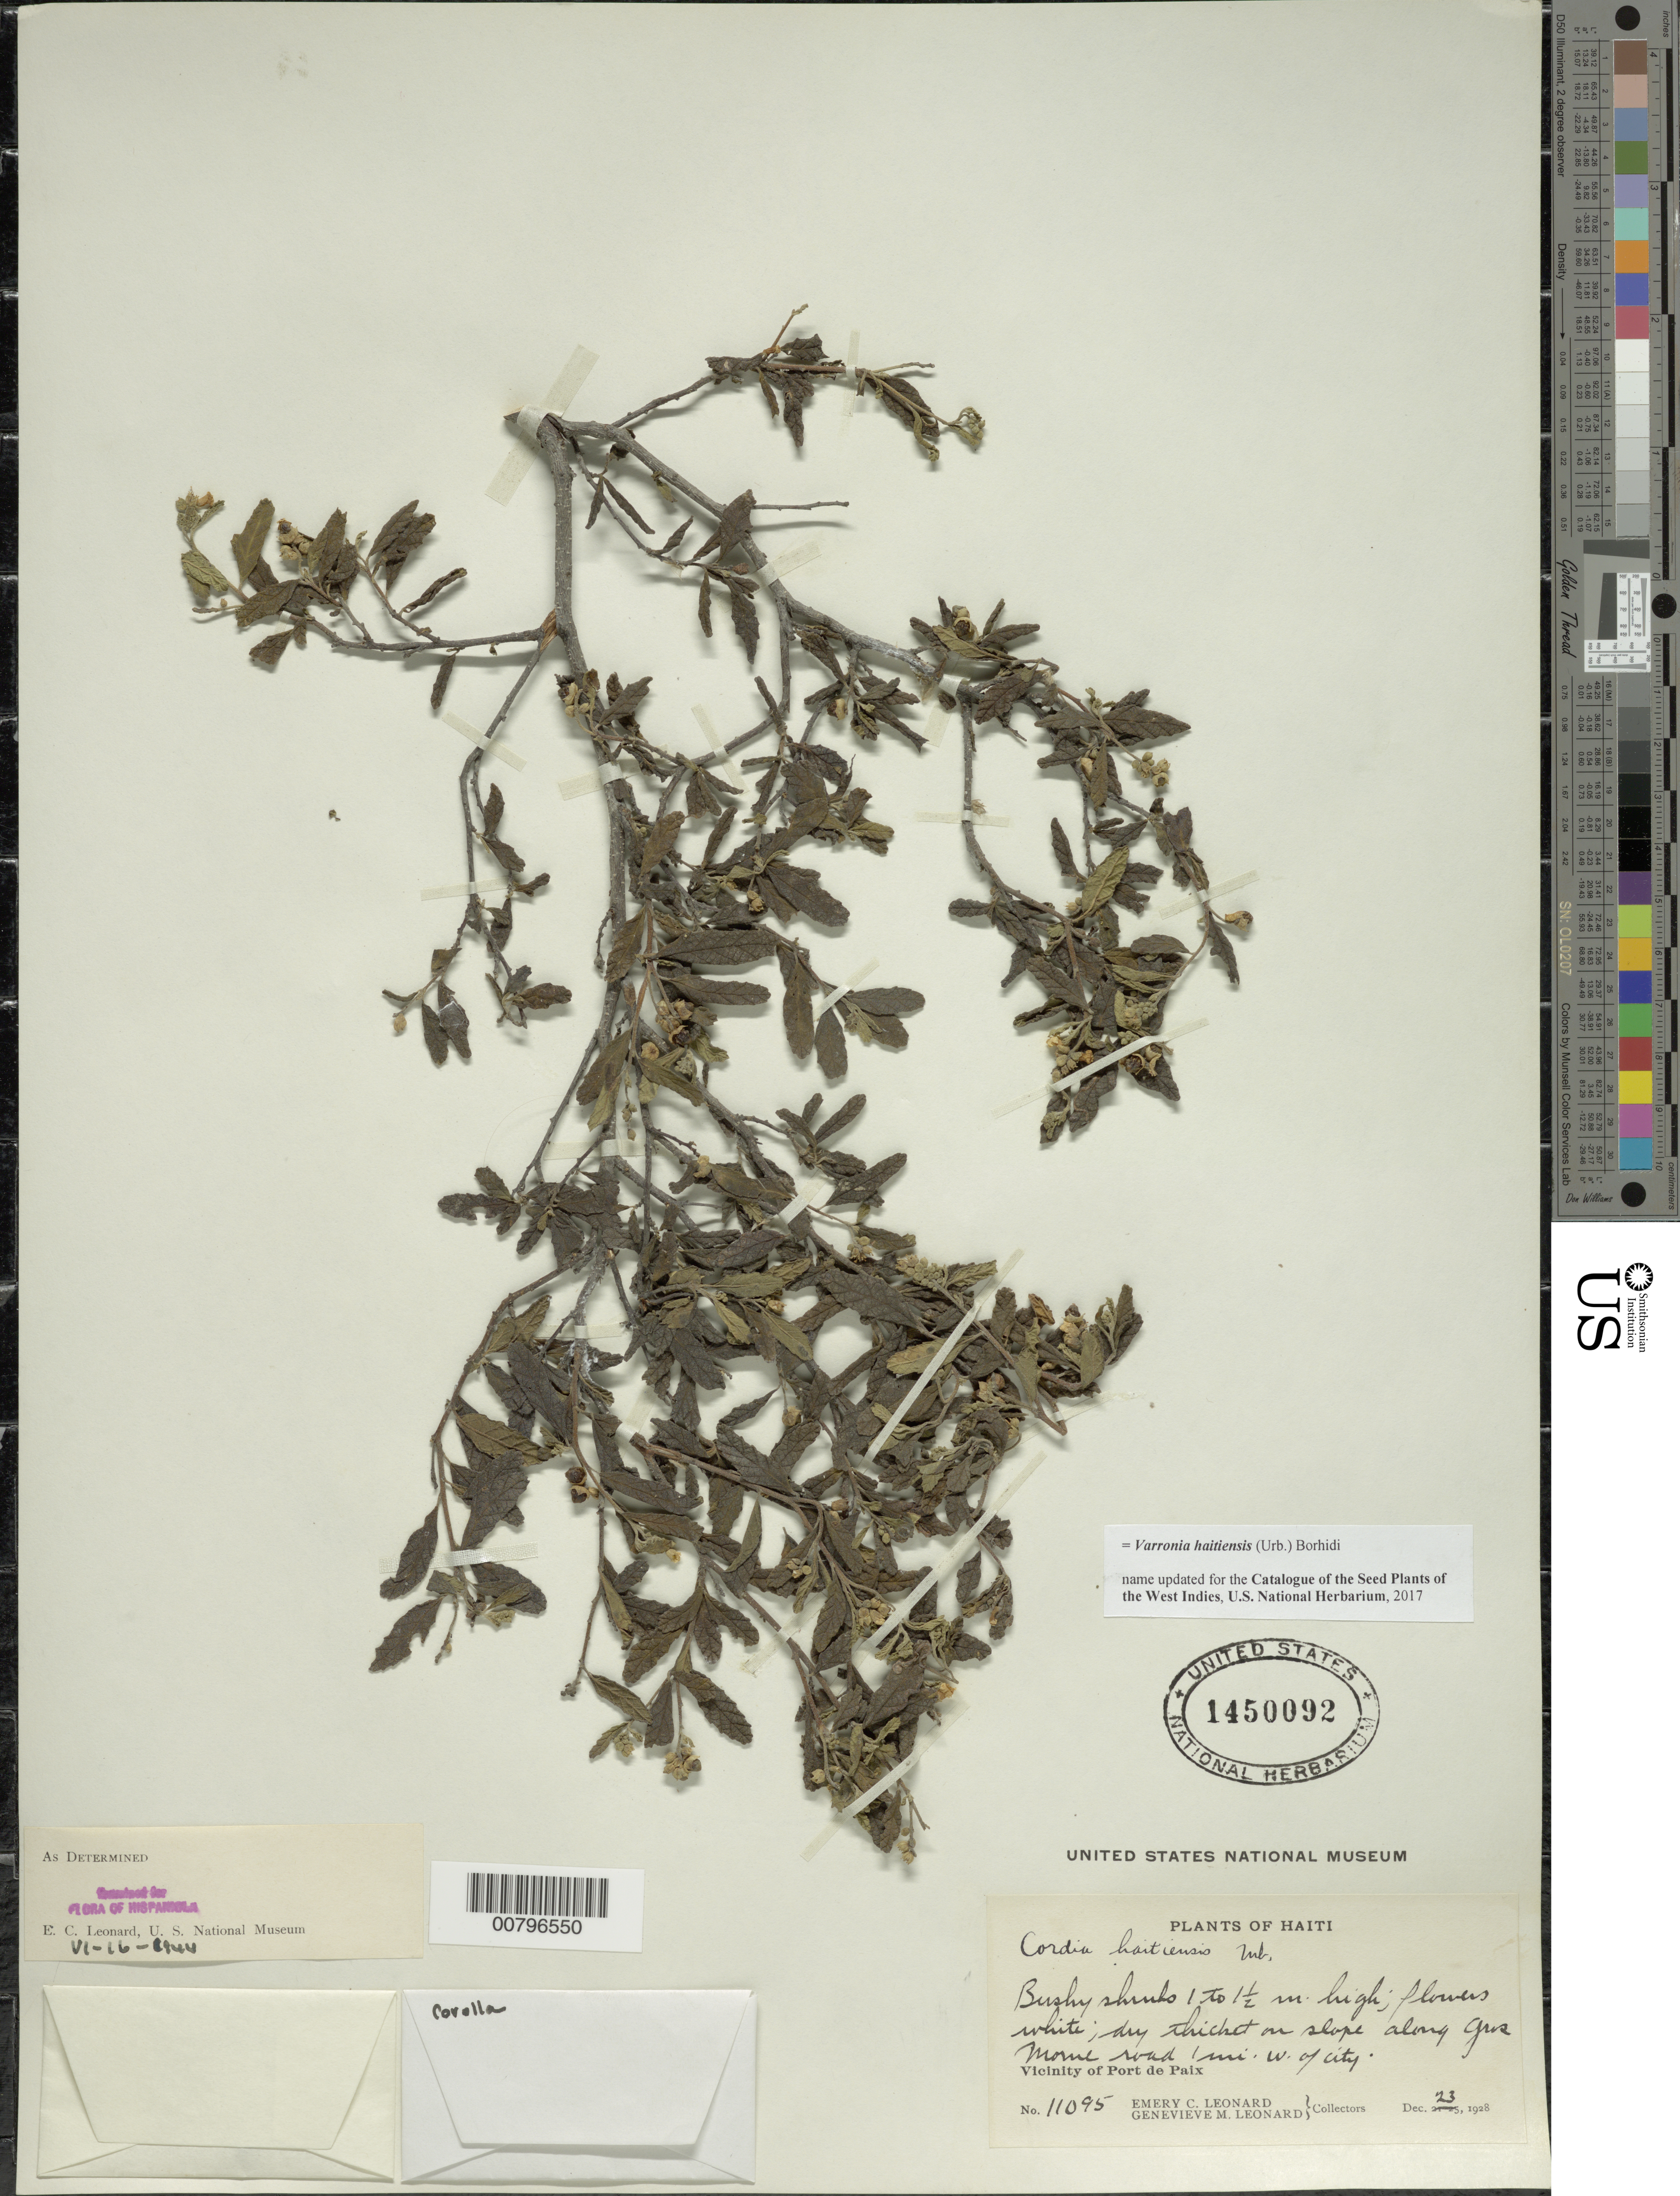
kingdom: Plantae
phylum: Tracheophyta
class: Magnoliopsida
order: Boraginales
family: Cordiaceae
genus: Varronia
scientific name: Varronia haitiensis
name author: (Urb.) Borhidi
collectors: E. C. Leonard & G. M. Leonard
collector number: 11095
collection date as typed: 23 Dec 1929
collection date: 1929-12-23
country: Haiti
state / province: Nord-Óuest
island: Hispaniola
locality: Vicinity of Port de Paix, along Gros Morne road 1 mile W of city.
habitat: Dry thicket.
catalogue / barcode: US 1450092